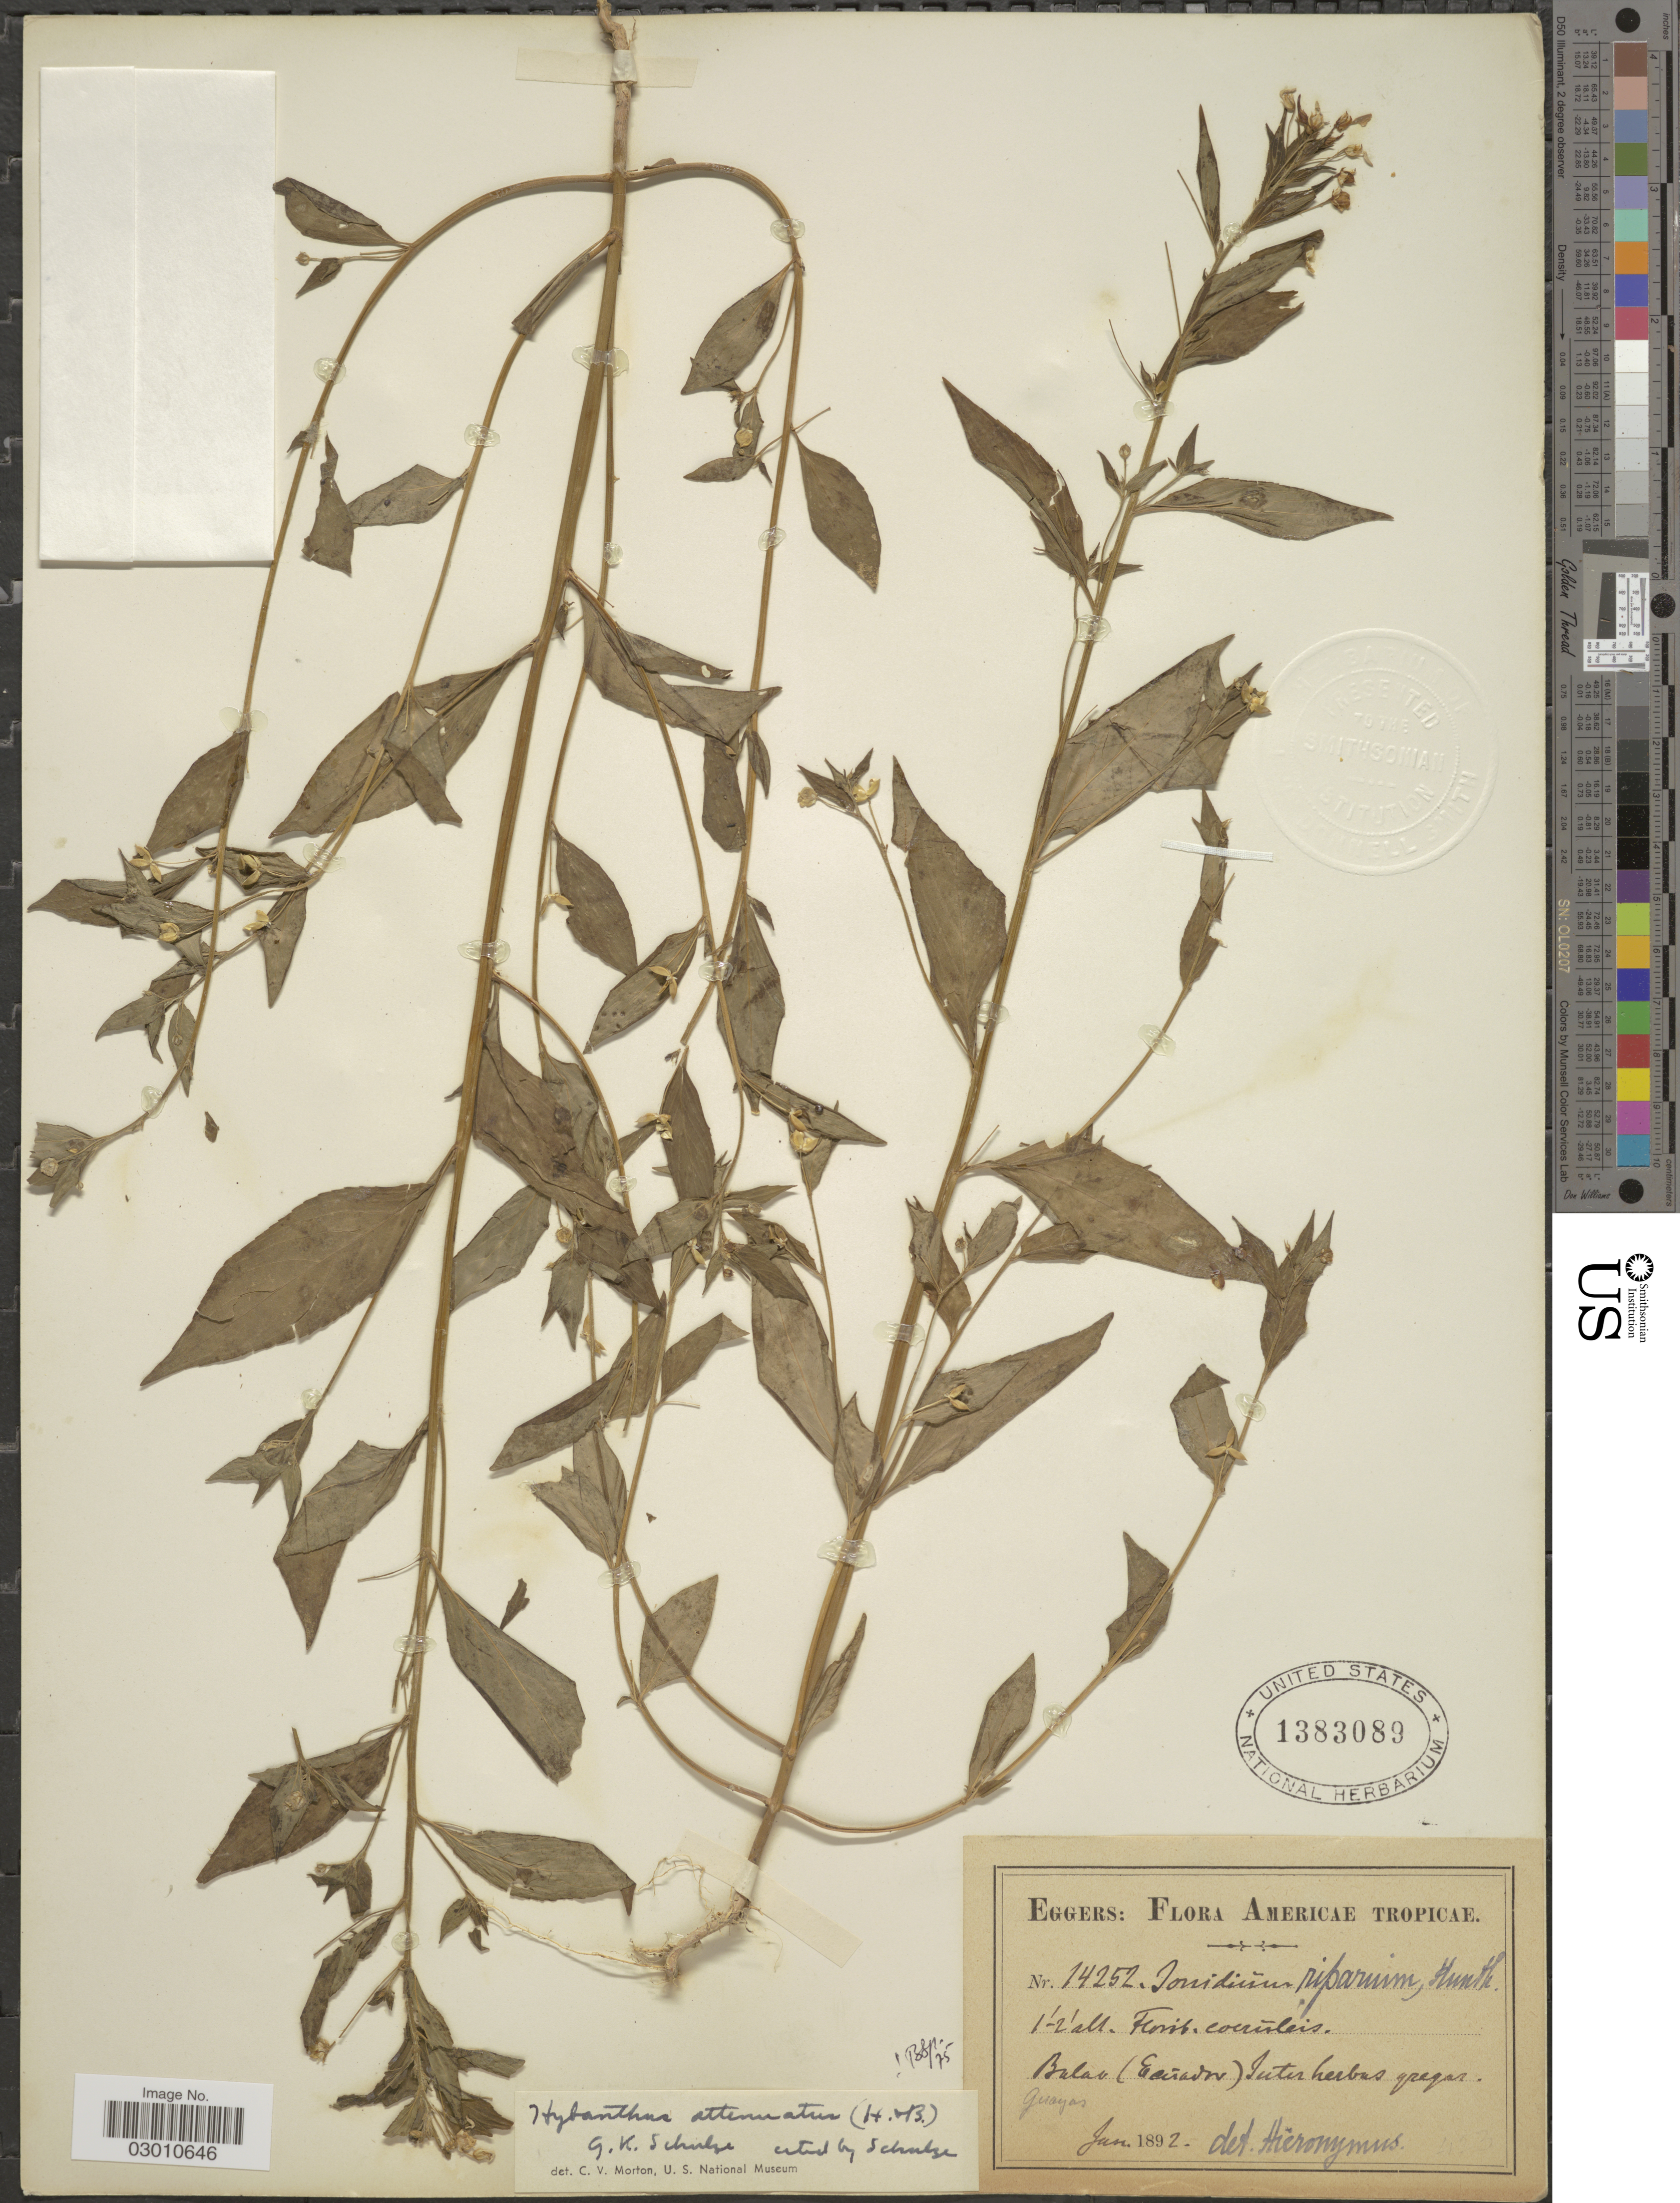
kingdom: Plantae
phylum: Tracheophyta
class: Magnoliopsida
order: Malpighiales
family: Violaceae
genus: Pombalia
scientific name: Pombalia attenuata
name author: (Humb. & Bonpl. ex Willd.) Paula-Souza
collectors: -. Eggers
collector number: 14252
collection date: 1892-01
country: Ecuador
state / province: Guayas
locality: Balao. Inter herbas gregor. [unsure placement]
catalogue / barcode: US 1383089